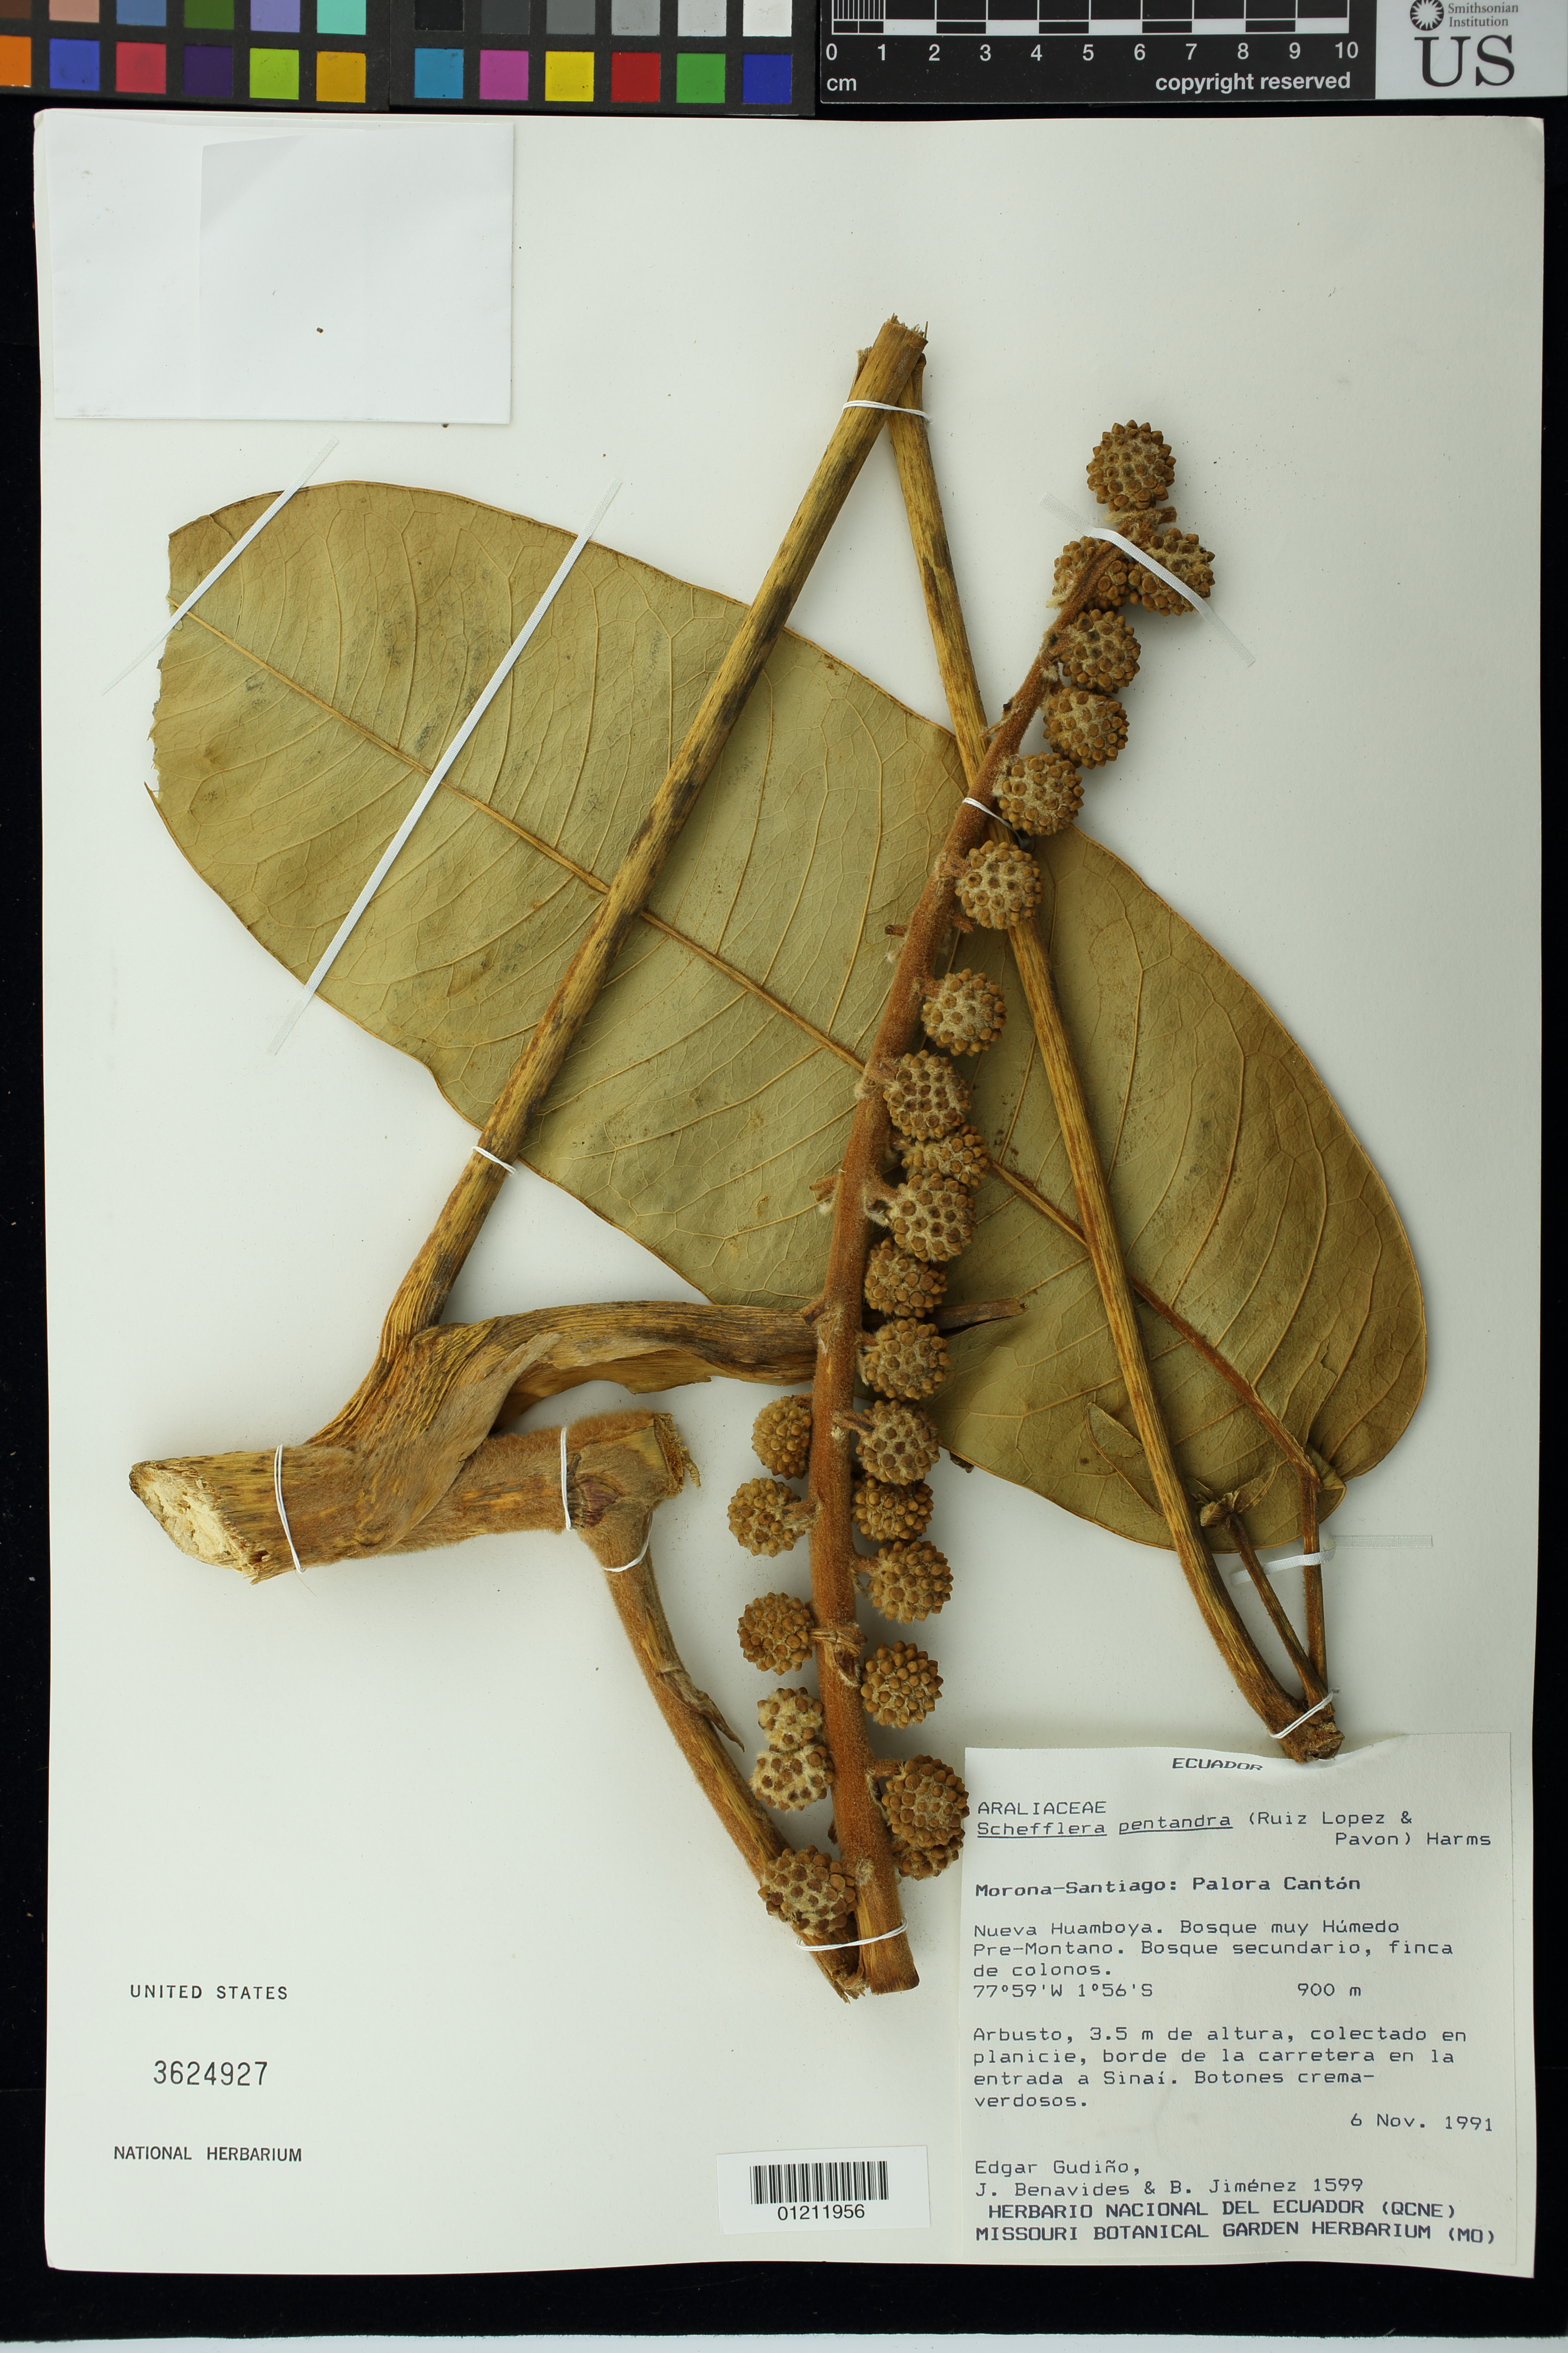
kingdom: Plantae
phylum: Tracheophyta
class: Magnoliopsida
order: Apiales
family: Araliaceae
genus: Schefflera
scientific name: Schefflera pentandra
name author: (Ruiz & Pav.) Harms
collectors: E. Gudiño, Benavides, -- & B. Jiménez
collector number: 1599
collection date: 1991-11-06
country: Ecuador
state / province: Morona-Santiago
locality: Morona-Santiago: Palora Cantón. Nueva Huamboya. Bosque muy H·medo Pre-Montano. Bosque secundario, finca de colonos.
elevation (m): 900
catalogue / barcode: US 3624927